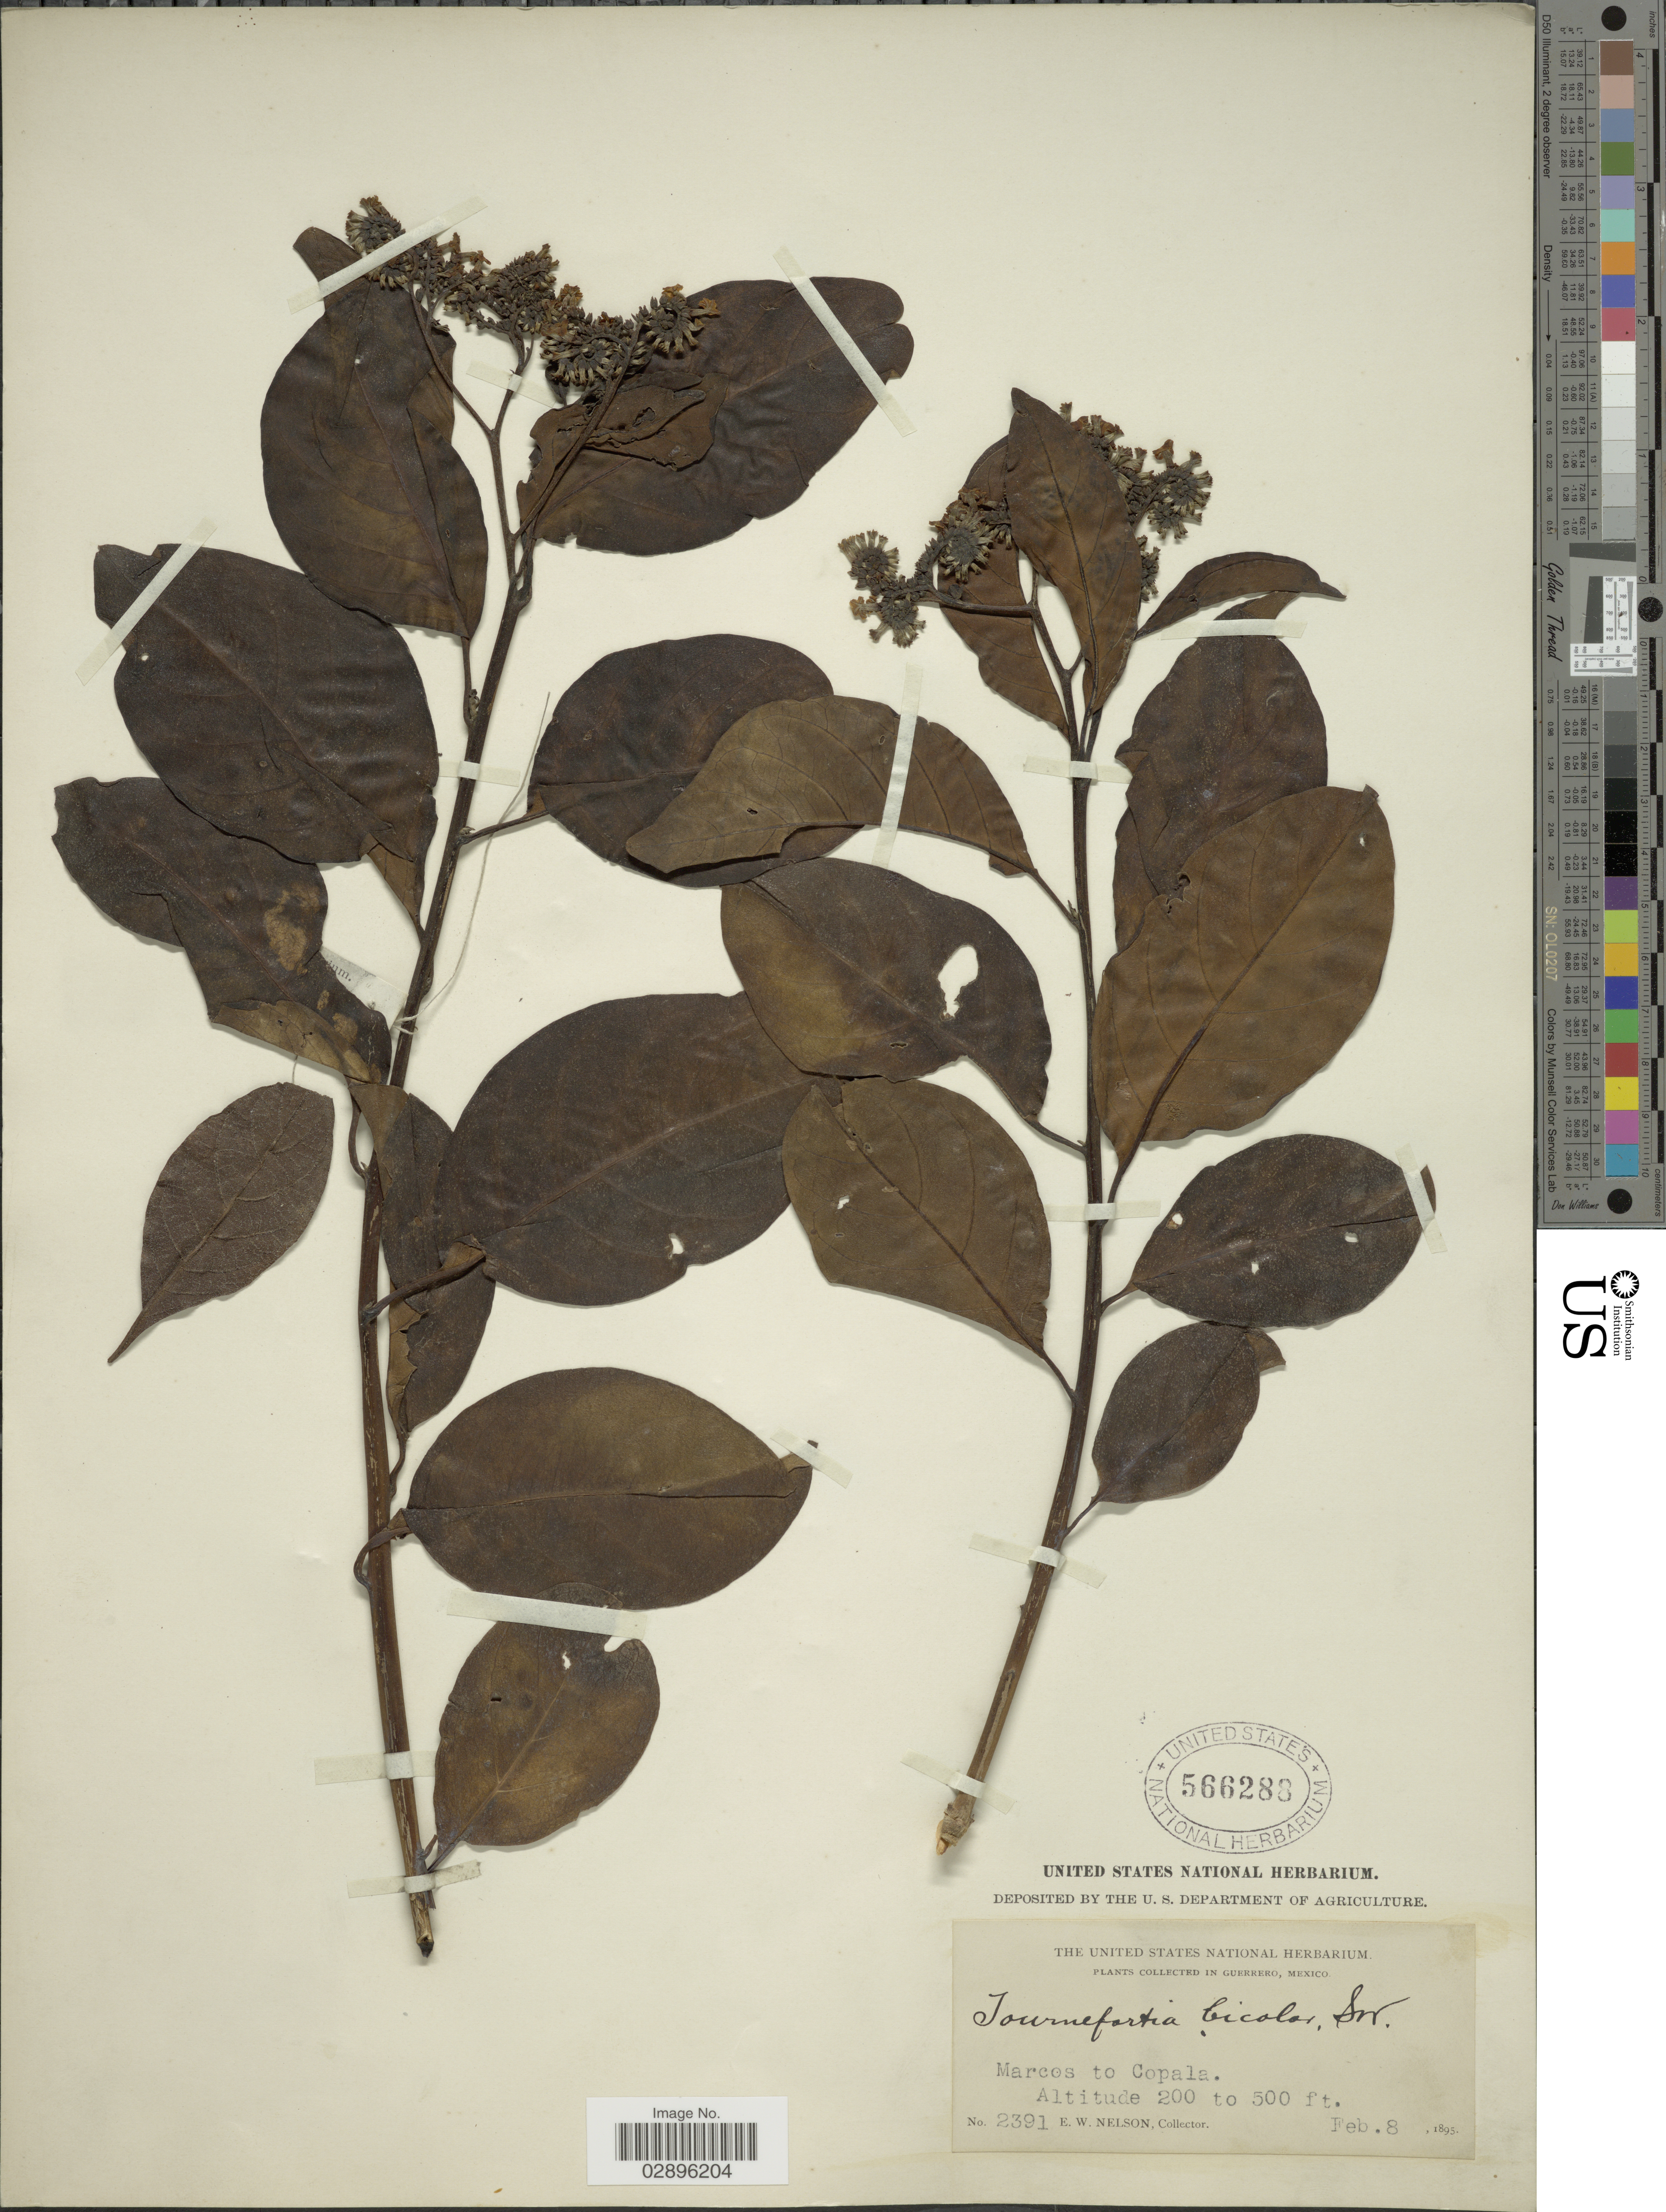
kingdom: Plantae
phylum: Tracheophyta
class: Magnoliopsida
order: Boraginales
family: Heliotropiaceae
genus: Tournefortia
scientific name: Tournefortia bicolor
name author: Sw.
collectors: E. W. Nelson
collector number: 2391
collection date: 1895-02-08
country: Mexico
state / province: Guerrero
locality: Marcos to Copala.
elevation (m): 61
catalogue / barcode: US 566288